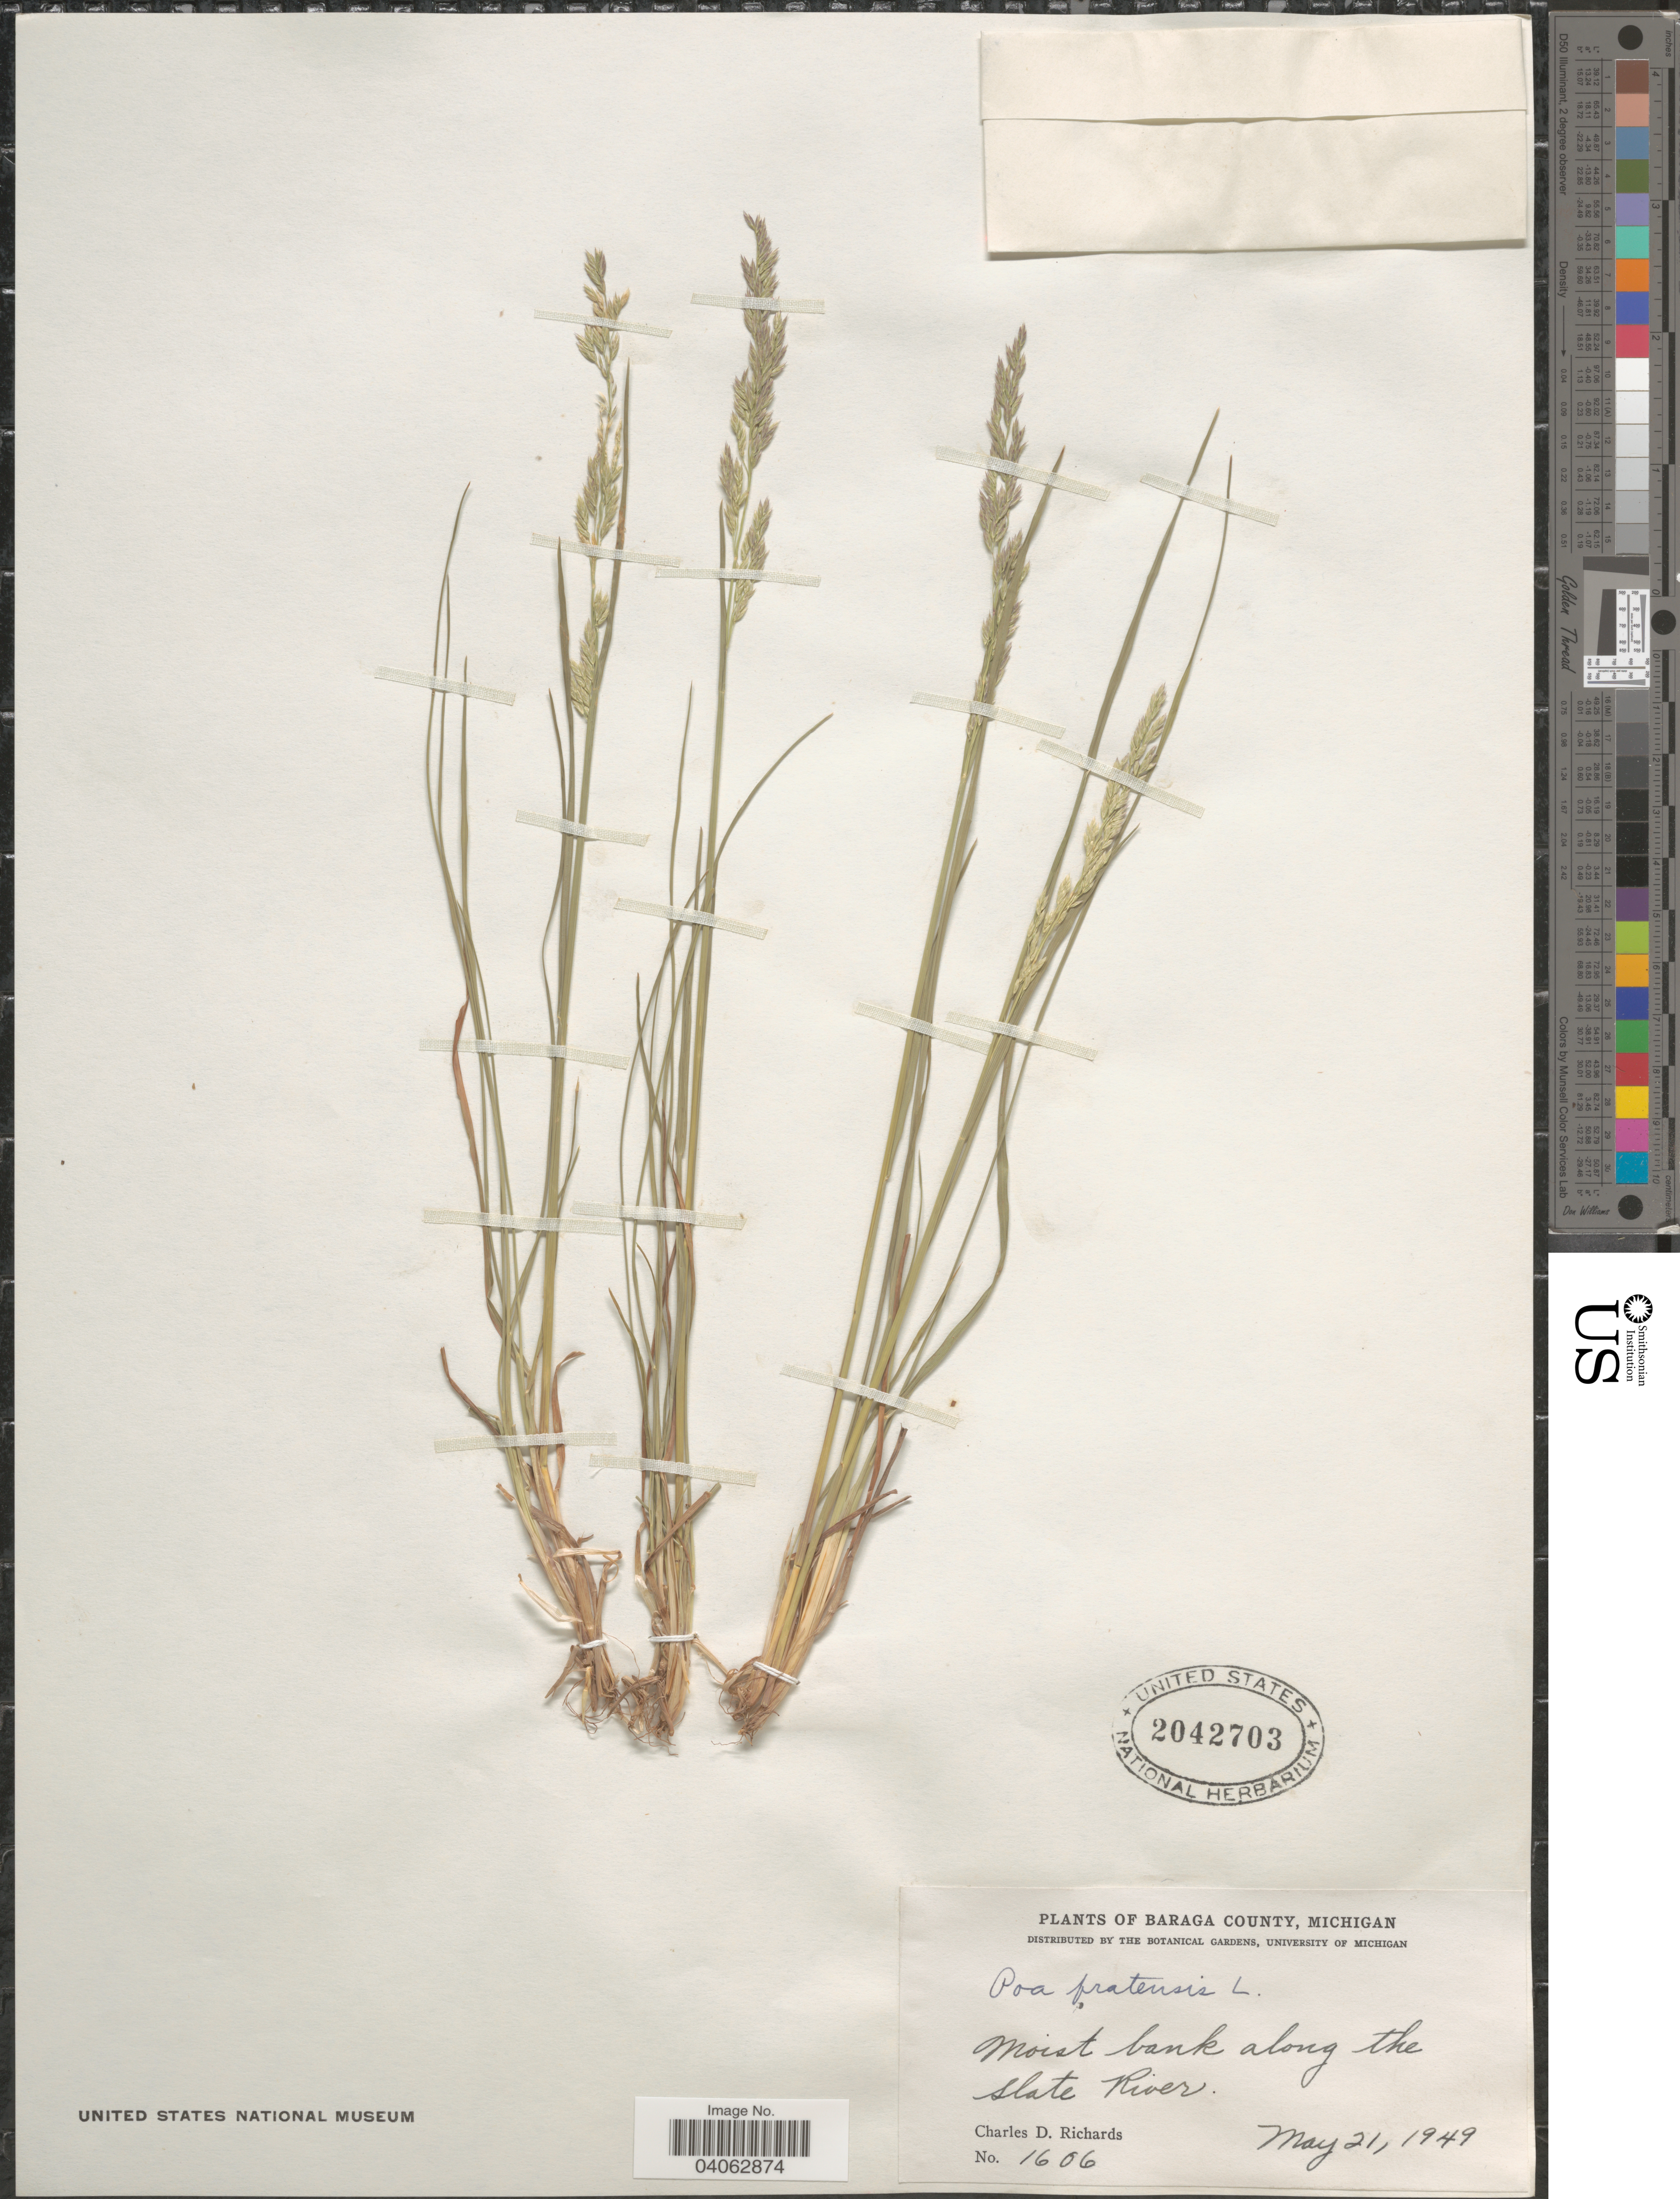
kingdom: Plantae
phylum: Tracheophyta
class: Liliopsida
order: Poales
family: Poaceae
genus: Poa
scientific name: Poa pratensis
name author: L.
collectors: C. Richards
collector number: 1606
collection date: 1949-05-21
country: United States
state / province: Michigan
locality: Baraga County. Moist bank along the Slate River.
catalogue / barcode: US 2042703